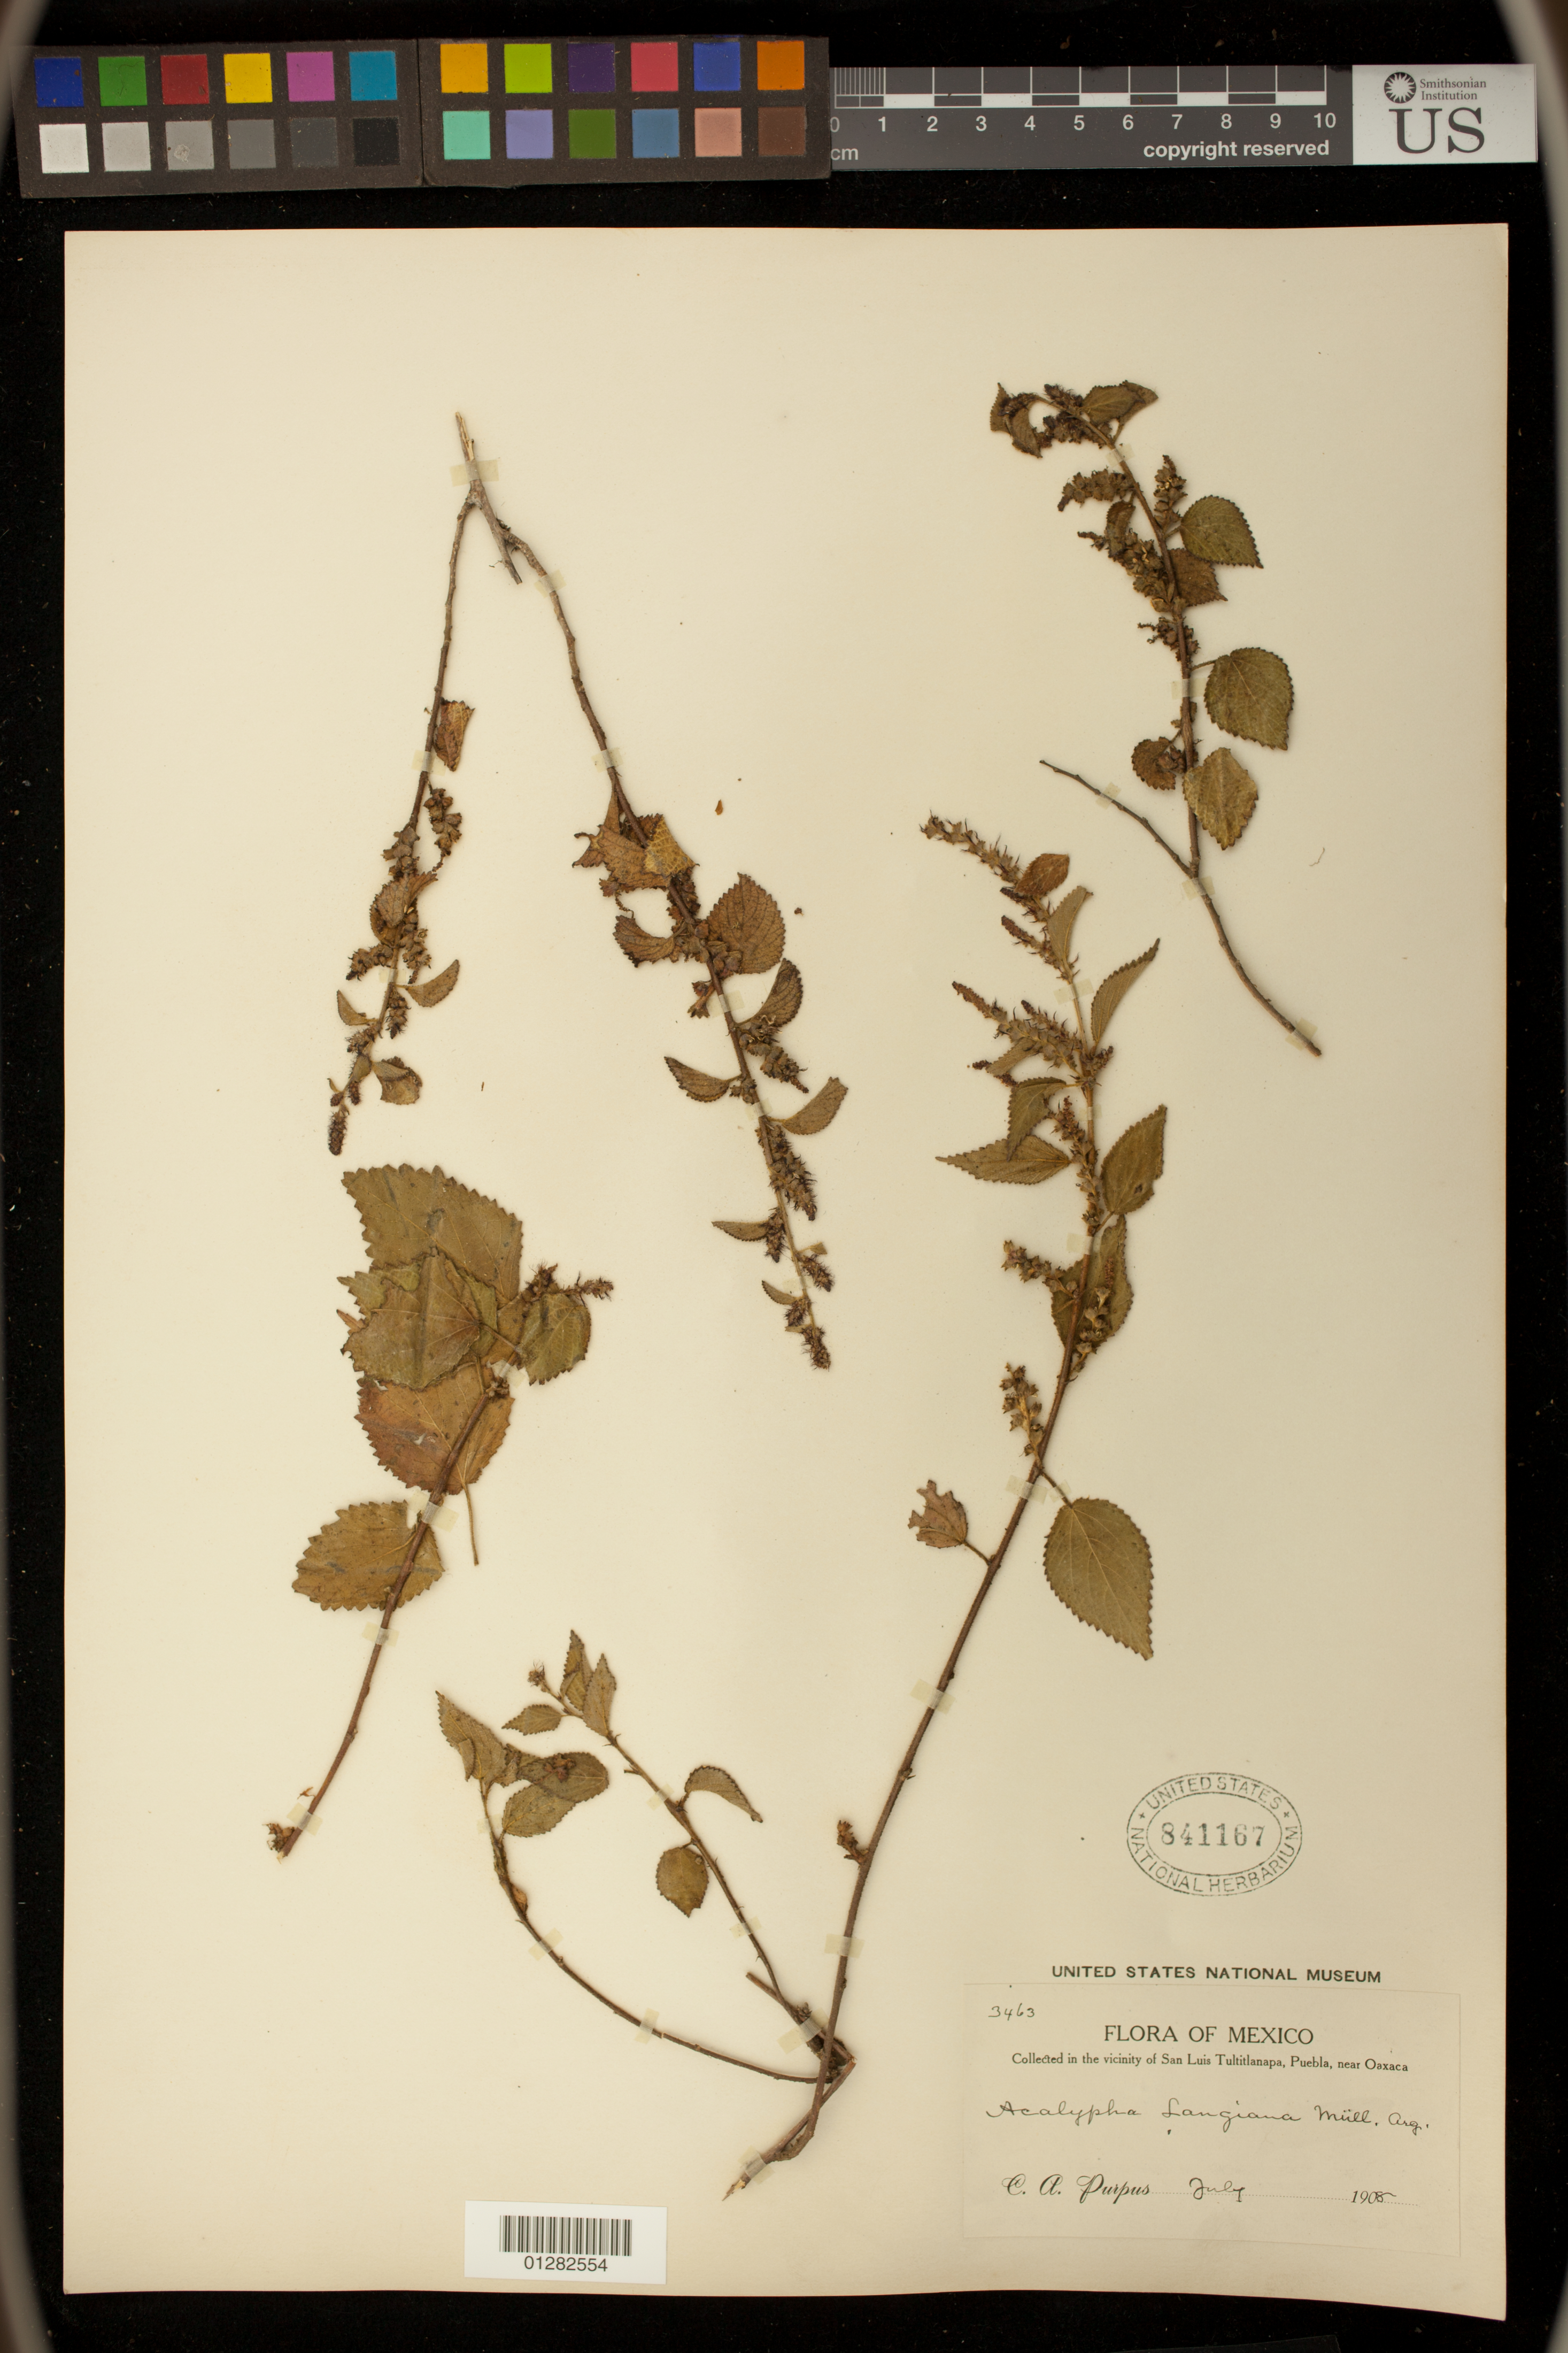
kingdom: Plantae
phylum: Tracheophyta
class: Magnoliopsida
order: Malpighiales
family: Euphorbiaceae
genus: Acalypha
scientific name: Acalypha subviscida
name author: S. Watson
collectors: C. A. Purpus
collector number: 3463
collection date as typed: Jul 1908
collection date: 1908-07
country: Mexico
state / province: Puebla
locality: Vicinity of San Luis Tultitlanapa, near Oaxaca.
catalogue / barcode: US 841167